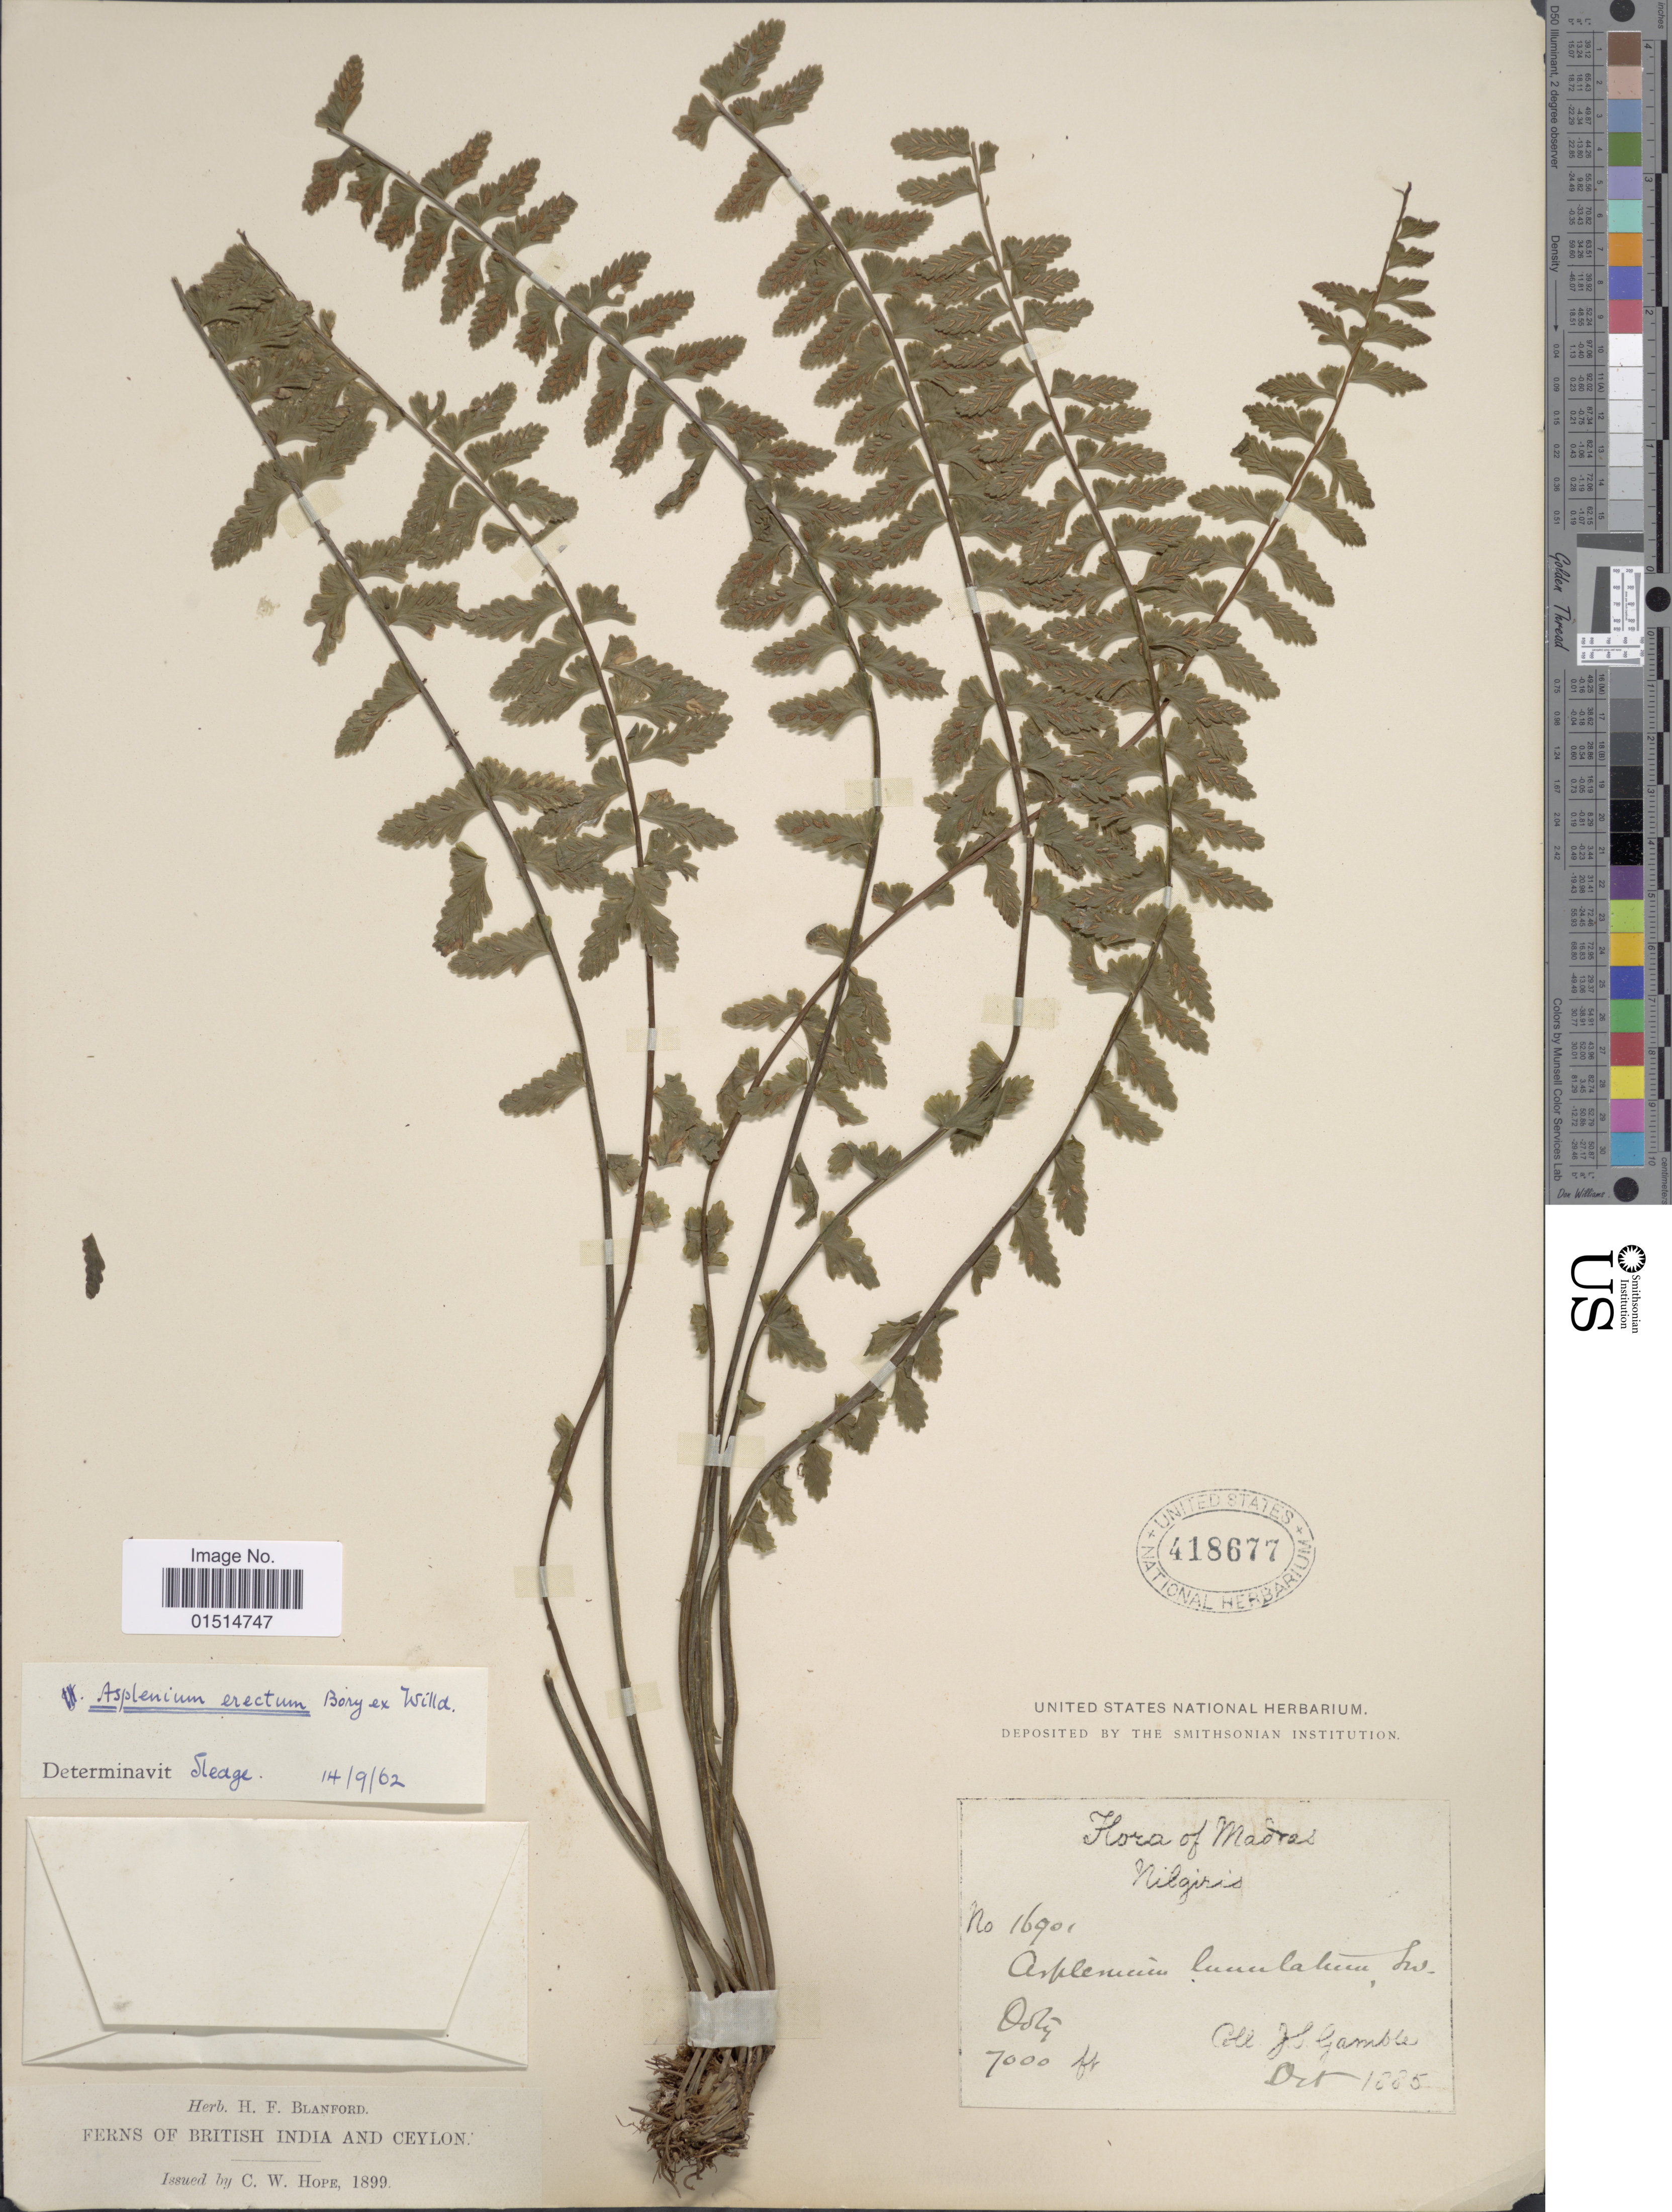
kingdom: Plantae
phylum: Tracheophyta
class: Polypodiopsida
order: Polypodiales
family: Aspleniaceae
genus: Asplenium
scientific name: Asplenium erectum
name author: Bory ex Willd.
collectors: J. S. Gamble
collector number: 16901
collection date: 1885-10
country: India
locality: Madras, Nilgiris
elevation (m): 2134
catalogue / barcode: US 418677